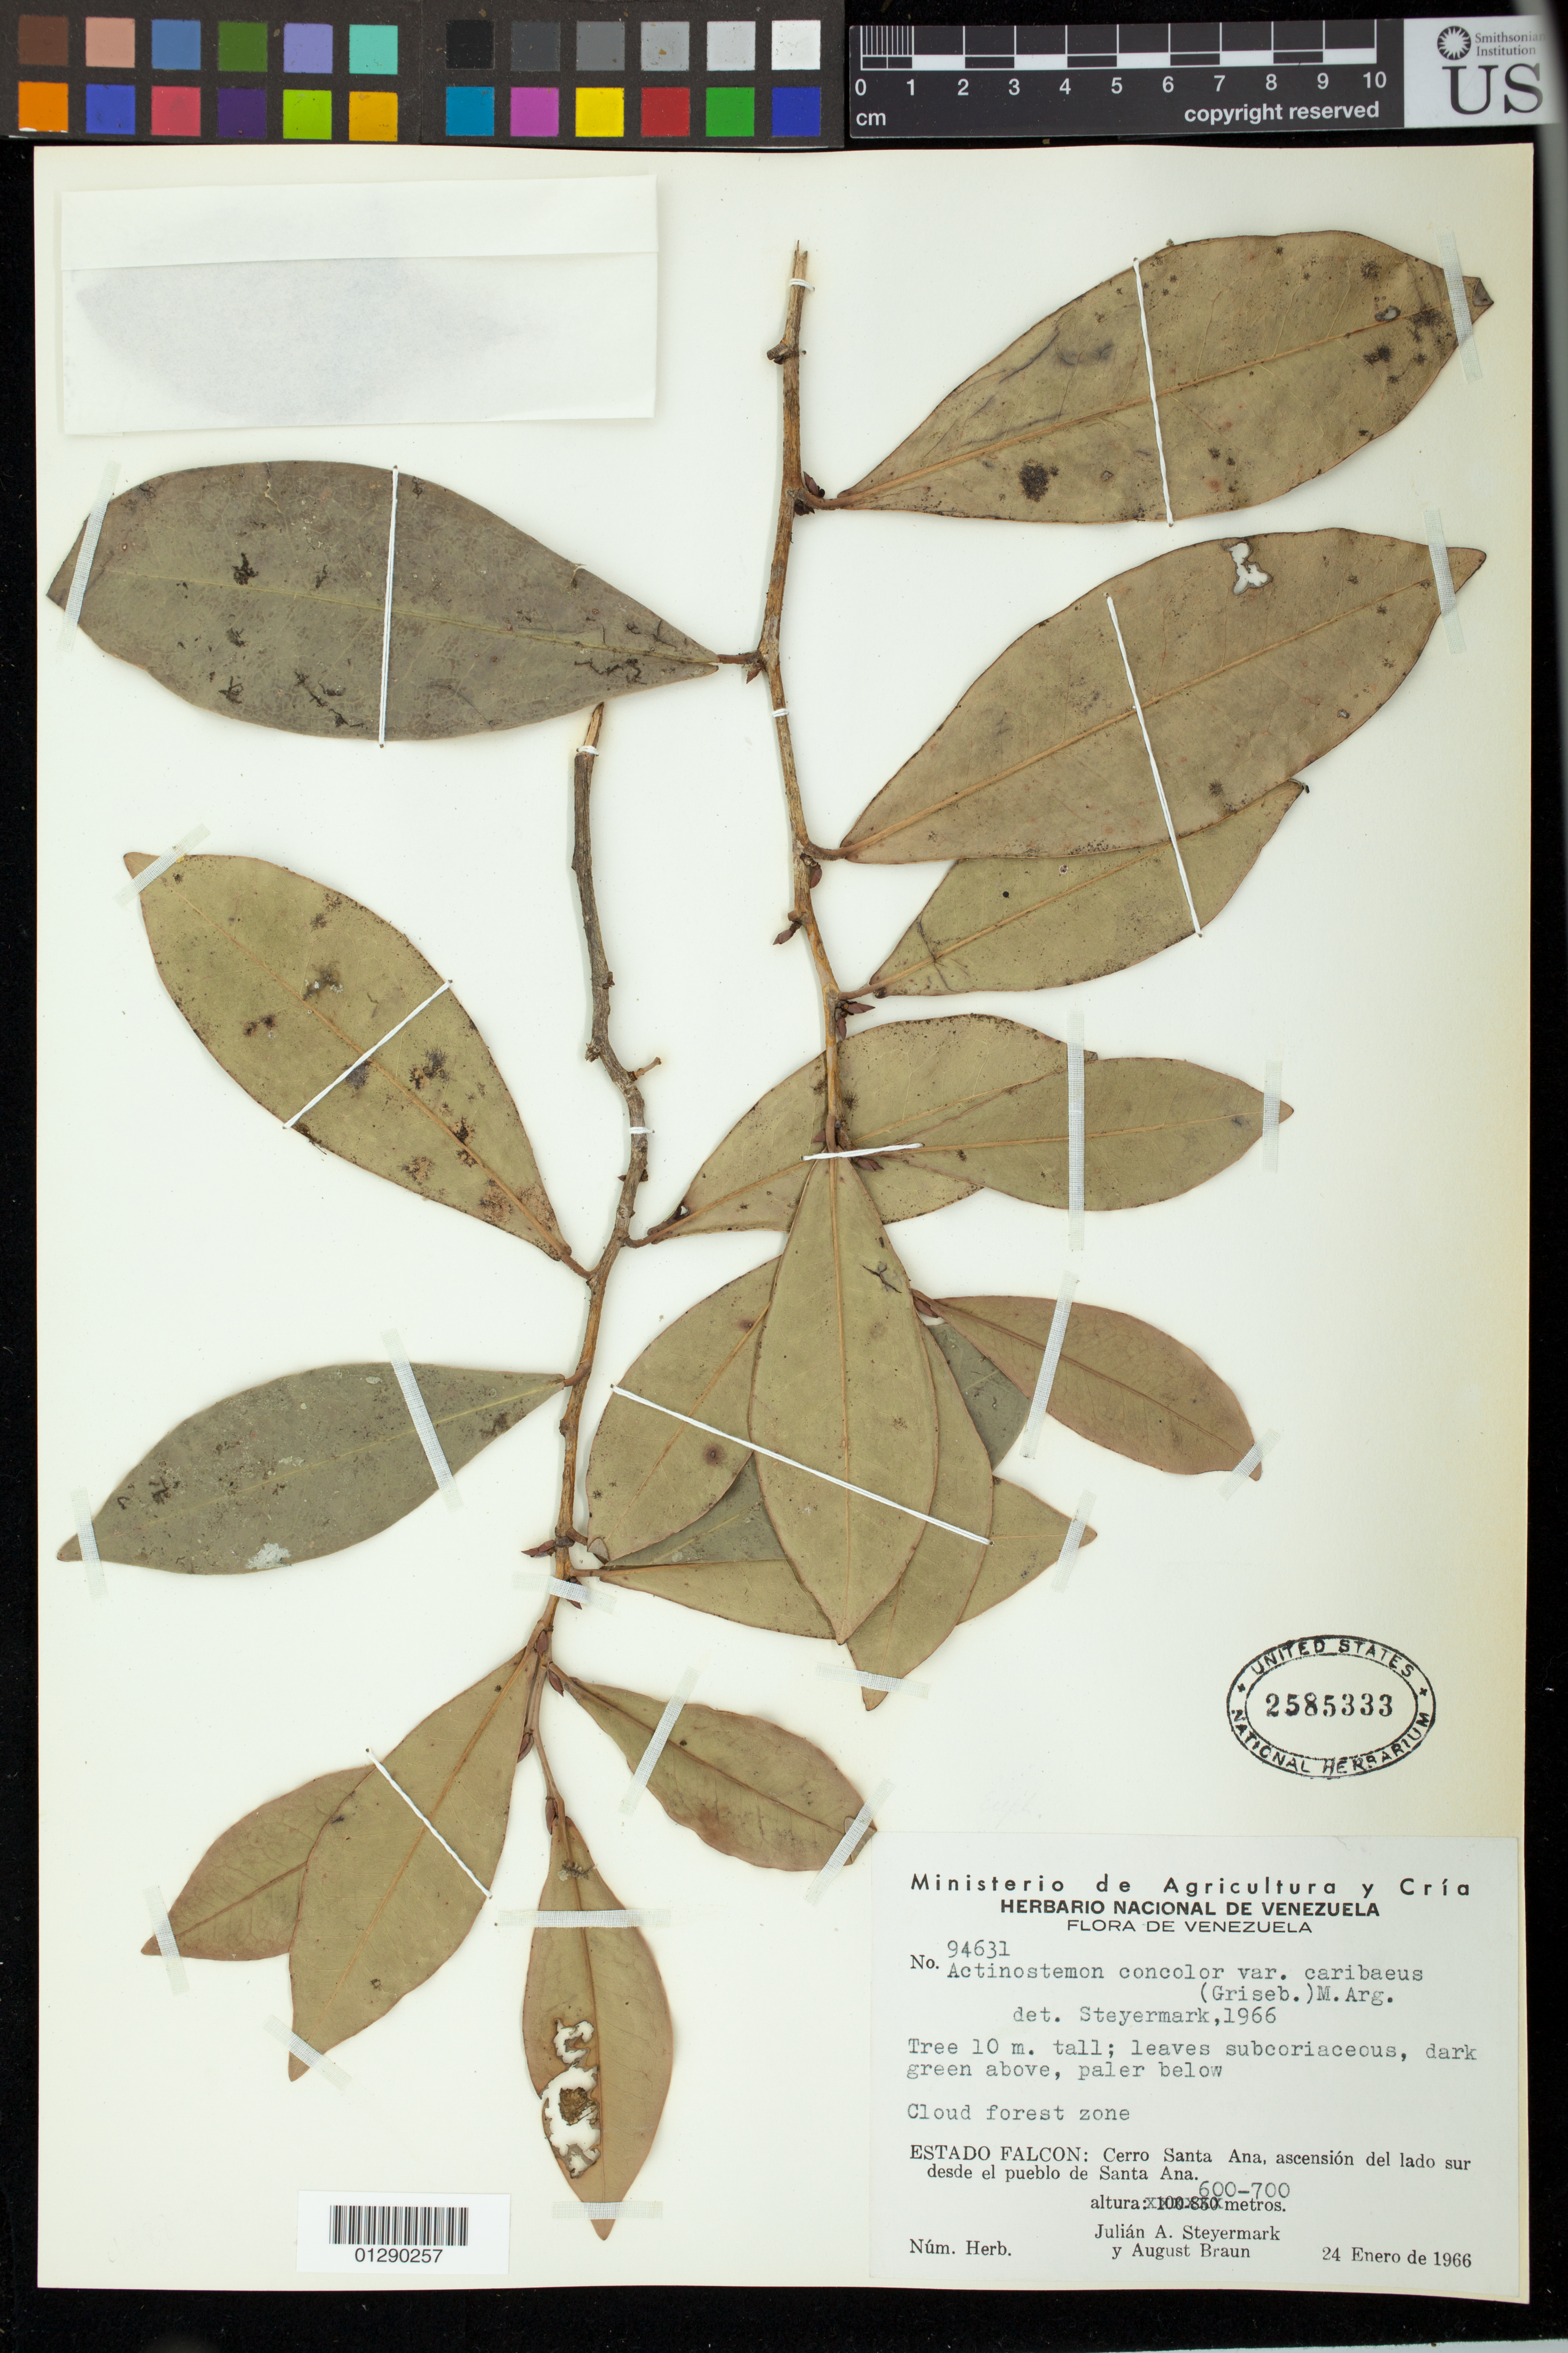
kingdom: Plantae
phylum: Tracheophyta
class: Magnoliopsida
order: Malpighiales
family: Euphorbiaceae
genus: Actinostemon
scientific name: Actinostemon concolor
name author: (Spreng.) Müll. Arg.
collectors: J. Steyermark & A. Braun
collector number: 94631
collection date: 1966-01-24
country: Venezuela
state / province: Falcón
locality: Cerro Santa Ana, ascensión del lado sur desde el pueblo de Santa Ana.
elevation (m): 600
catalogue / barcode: US 2585333